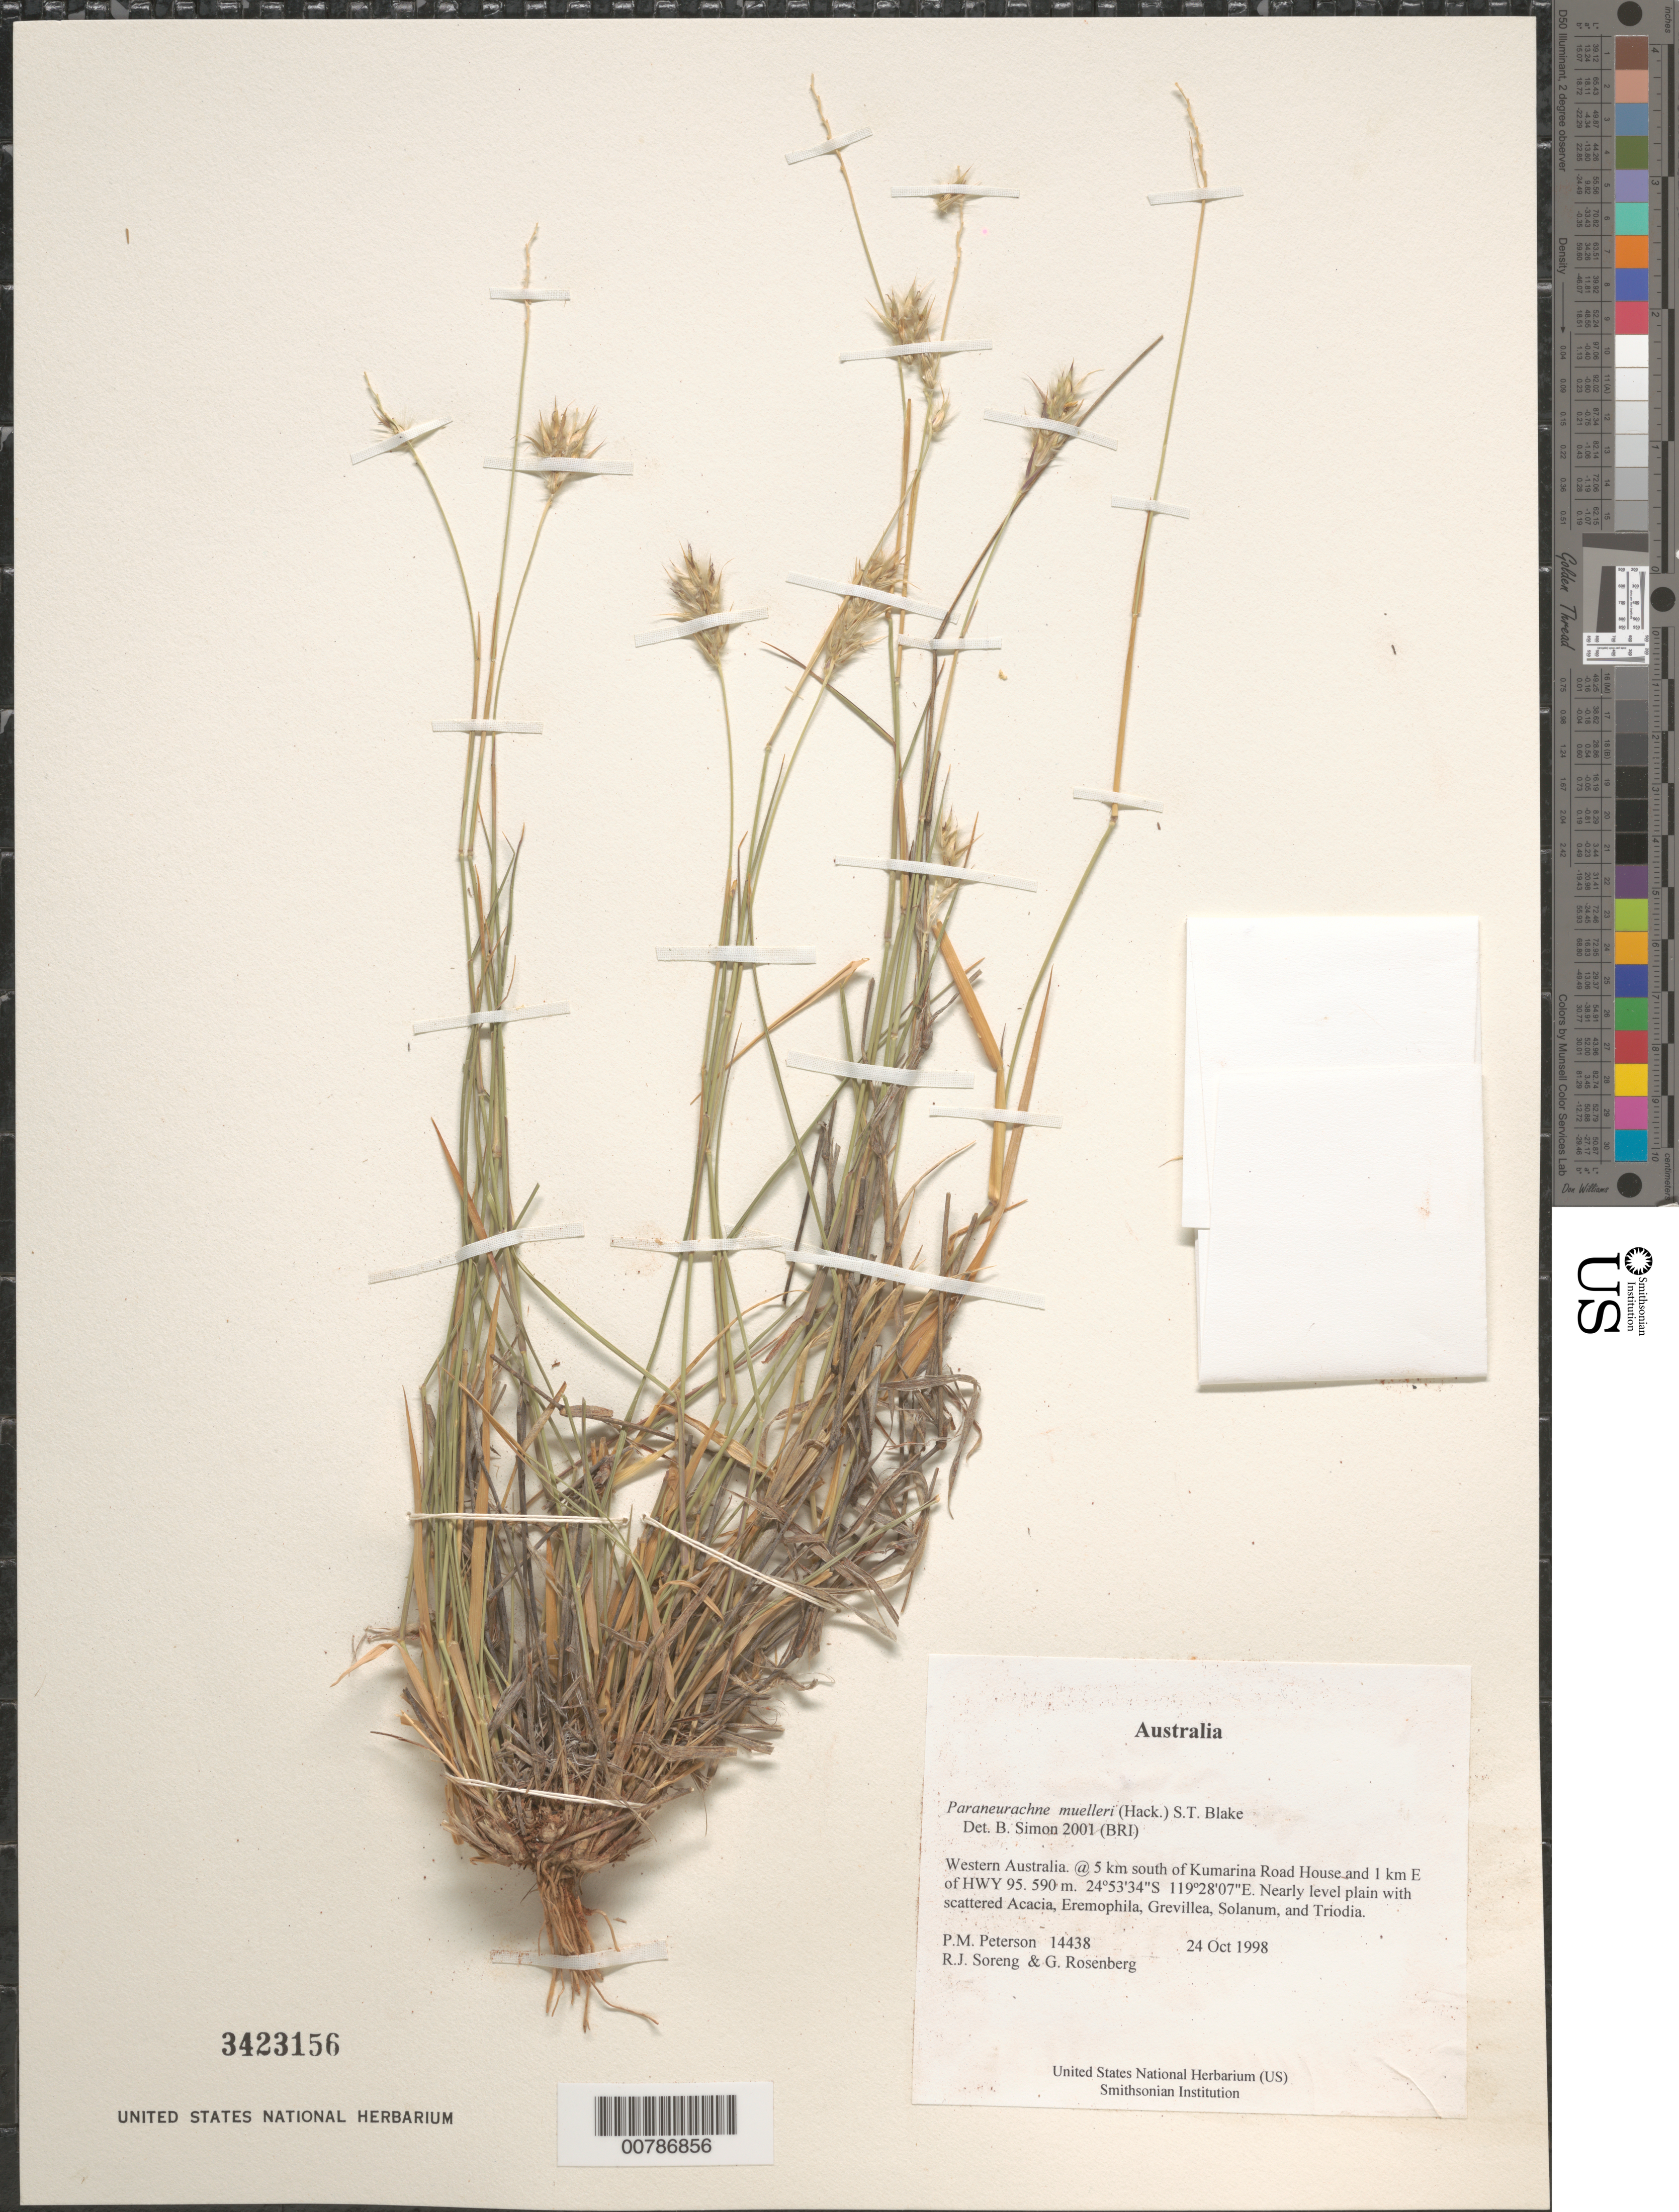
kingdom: Plantae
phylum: Tracheophyta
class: Liliopsida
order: Poales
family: Poaceae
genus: Paraneurachne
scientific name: Paraneurachne muelleri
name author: (Hack.) S.T. Blake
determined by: Simon, B.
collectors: P. M. Peterson, R. J. Soreng & G. Rosenberg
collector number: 14438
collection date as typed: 24 Oct 1998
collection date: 1998-10-24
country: Australia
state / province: Western Australia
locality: @ 5 km south of Kumarina Road House and 1 km E of HWY 95.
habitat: Nearly level plain with scattered Acacia, Eremophila, Grevillea, Solanum, and Triodia.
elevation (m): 590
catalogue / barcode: US 3423156